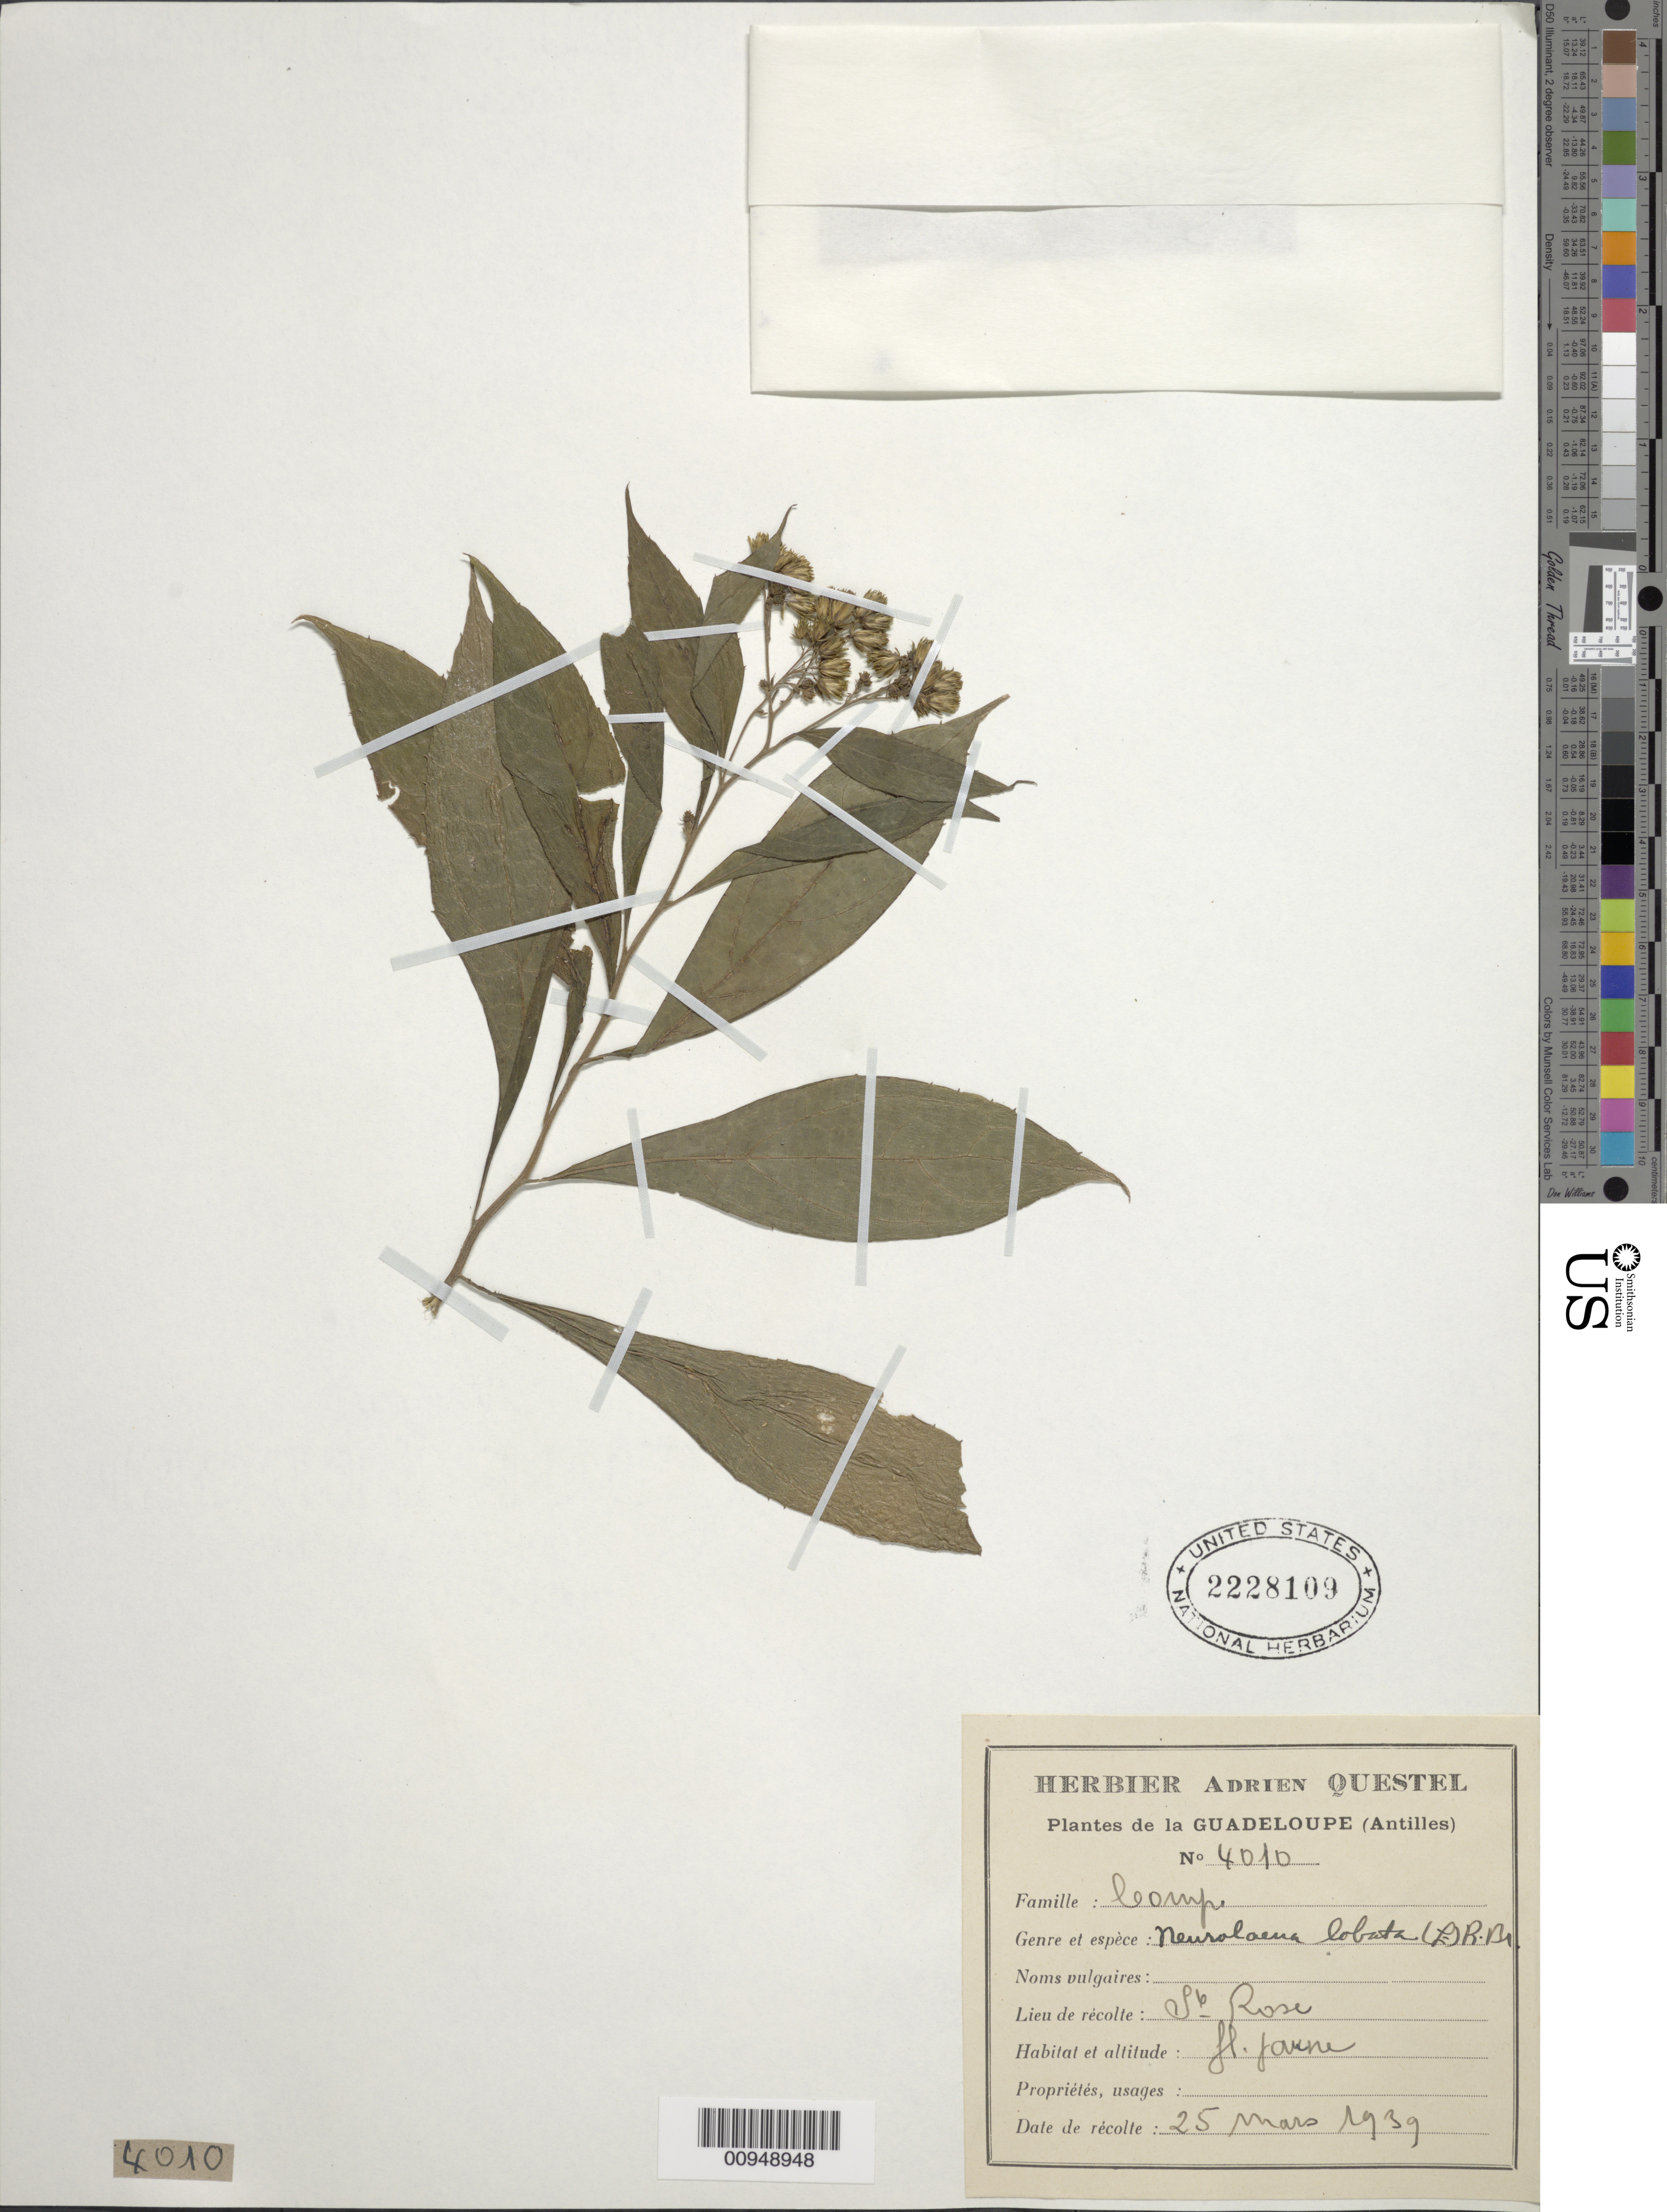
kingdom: Plantae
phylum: Tracheophyta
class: Magnoliopsida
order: Asterales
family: Asteraceae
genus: Neurolaena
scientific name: Neurolaena lobata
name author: (L.) R. Br. ex Cass.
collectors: A. Questel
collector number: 4010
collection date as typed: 25 Mar 1939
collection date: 1939-03-25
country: Guadeloupe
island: Basse Terre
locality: St. Rose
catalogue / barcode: US 2228109